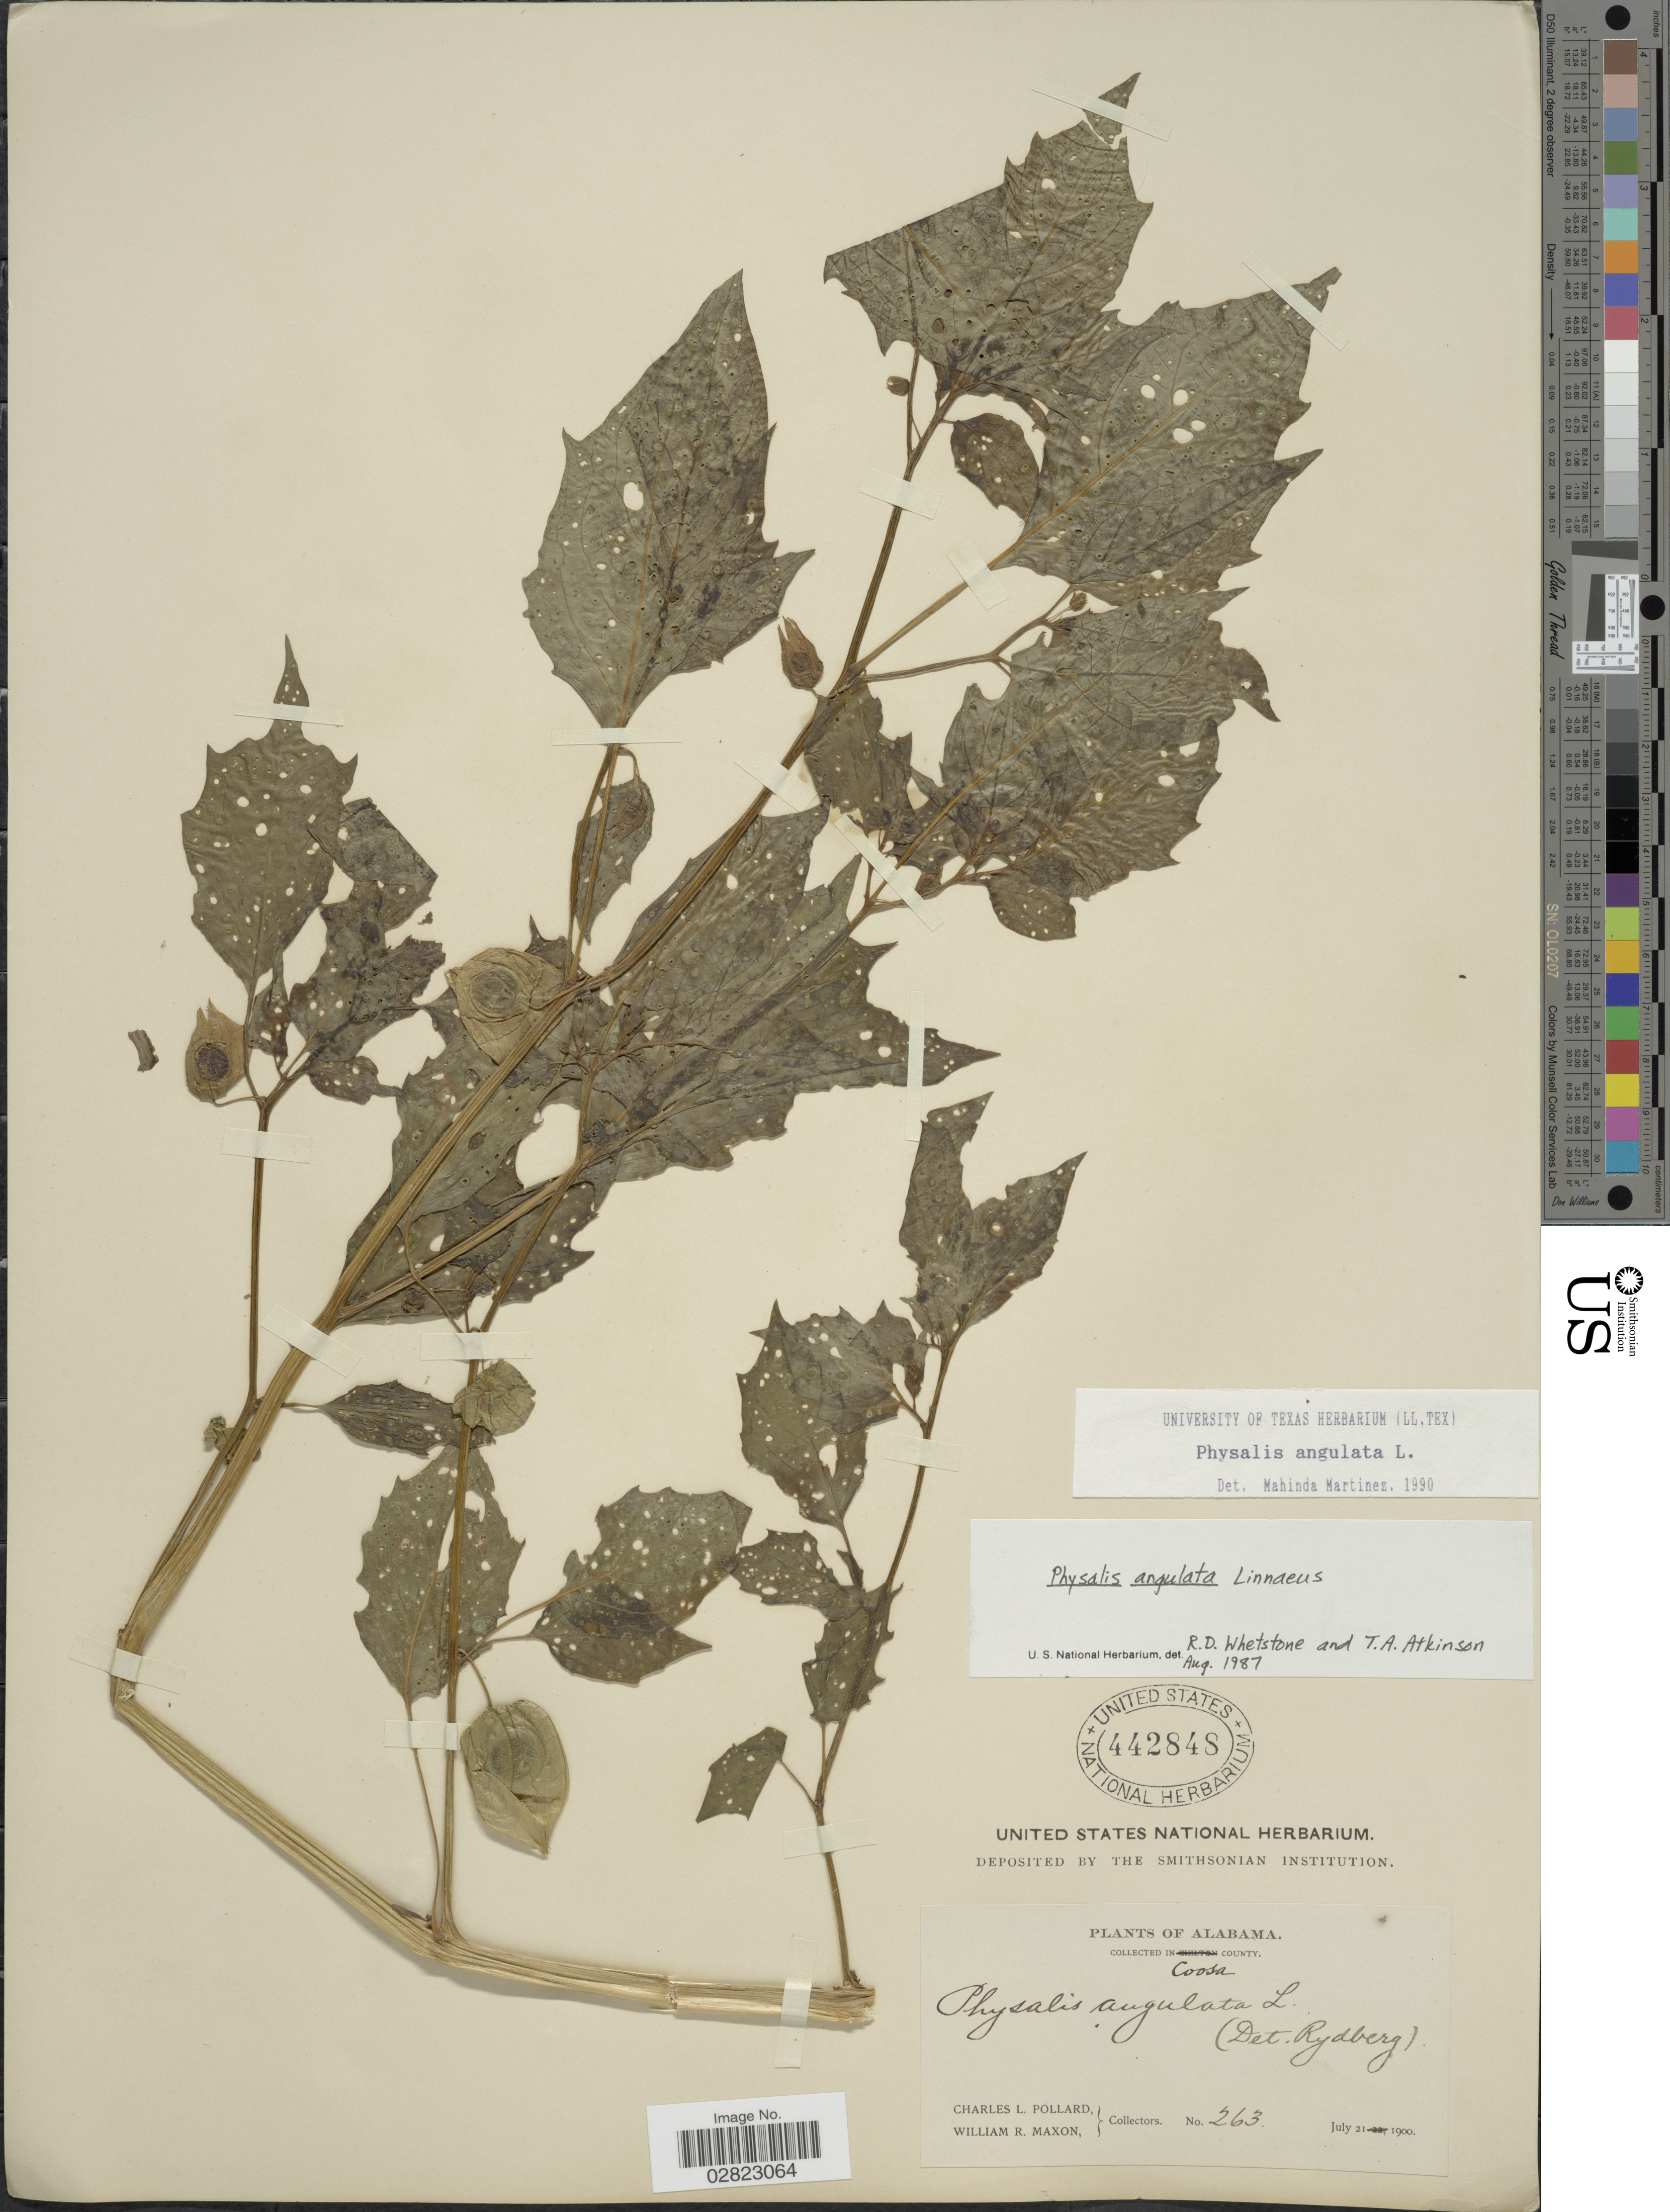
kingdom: Plantae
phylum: Tracheophyta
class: Magnoliopsida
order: Solanales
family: Solanaceae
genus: Physalis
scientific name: Physalis angulata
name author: L.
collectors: C. L. Pollard & W. R. Maxon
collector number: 263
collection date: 1900-07-21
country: United States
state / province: Alabama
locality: Coosa County.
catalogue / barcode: US 442848